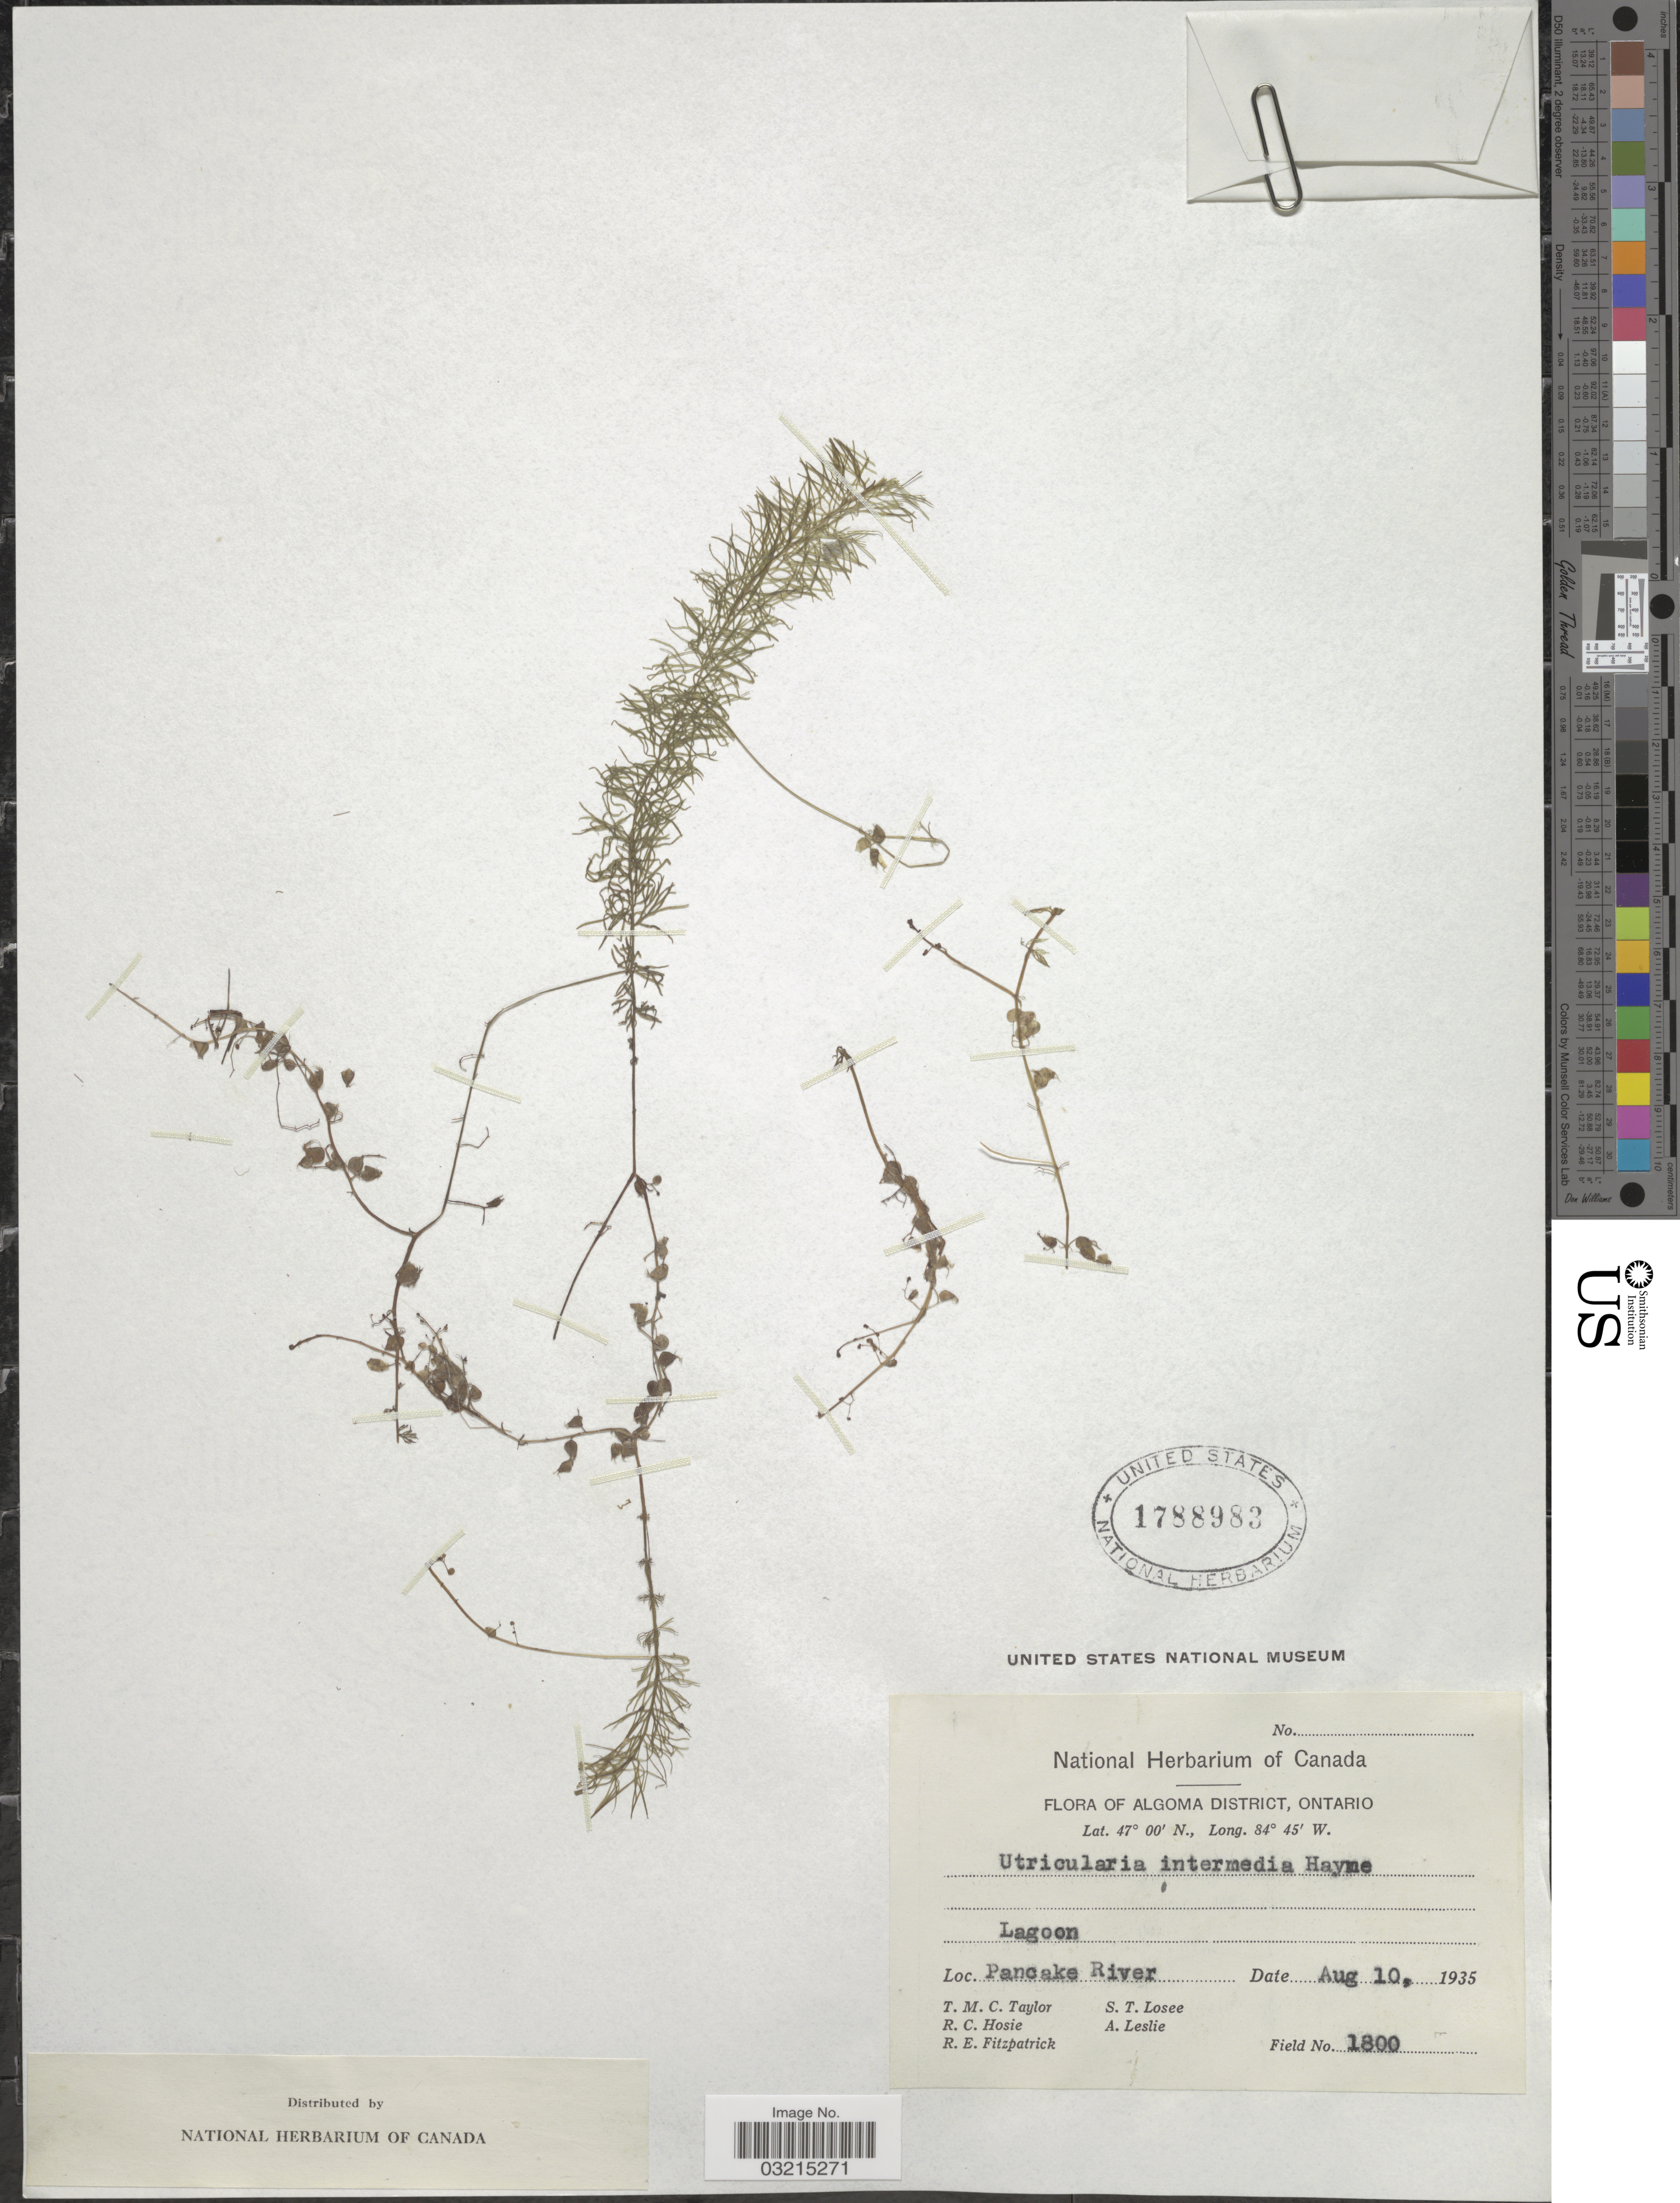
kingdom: Plantae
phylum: Tracheophyta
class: Magnoliopsida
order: Lamiales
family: Lentibulariaceae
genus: Utricularia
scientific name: Utricularia intermedia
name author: Hayne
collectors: T. M. C. Taylor, R. Hosie, R. Fitzpatrick, S. Losee & A. Leslie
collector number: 1800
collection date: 1935-08-10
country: Canada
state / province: Ontario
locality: Algoma District. Lagoon. Pancake River.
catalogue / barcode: US 1788983